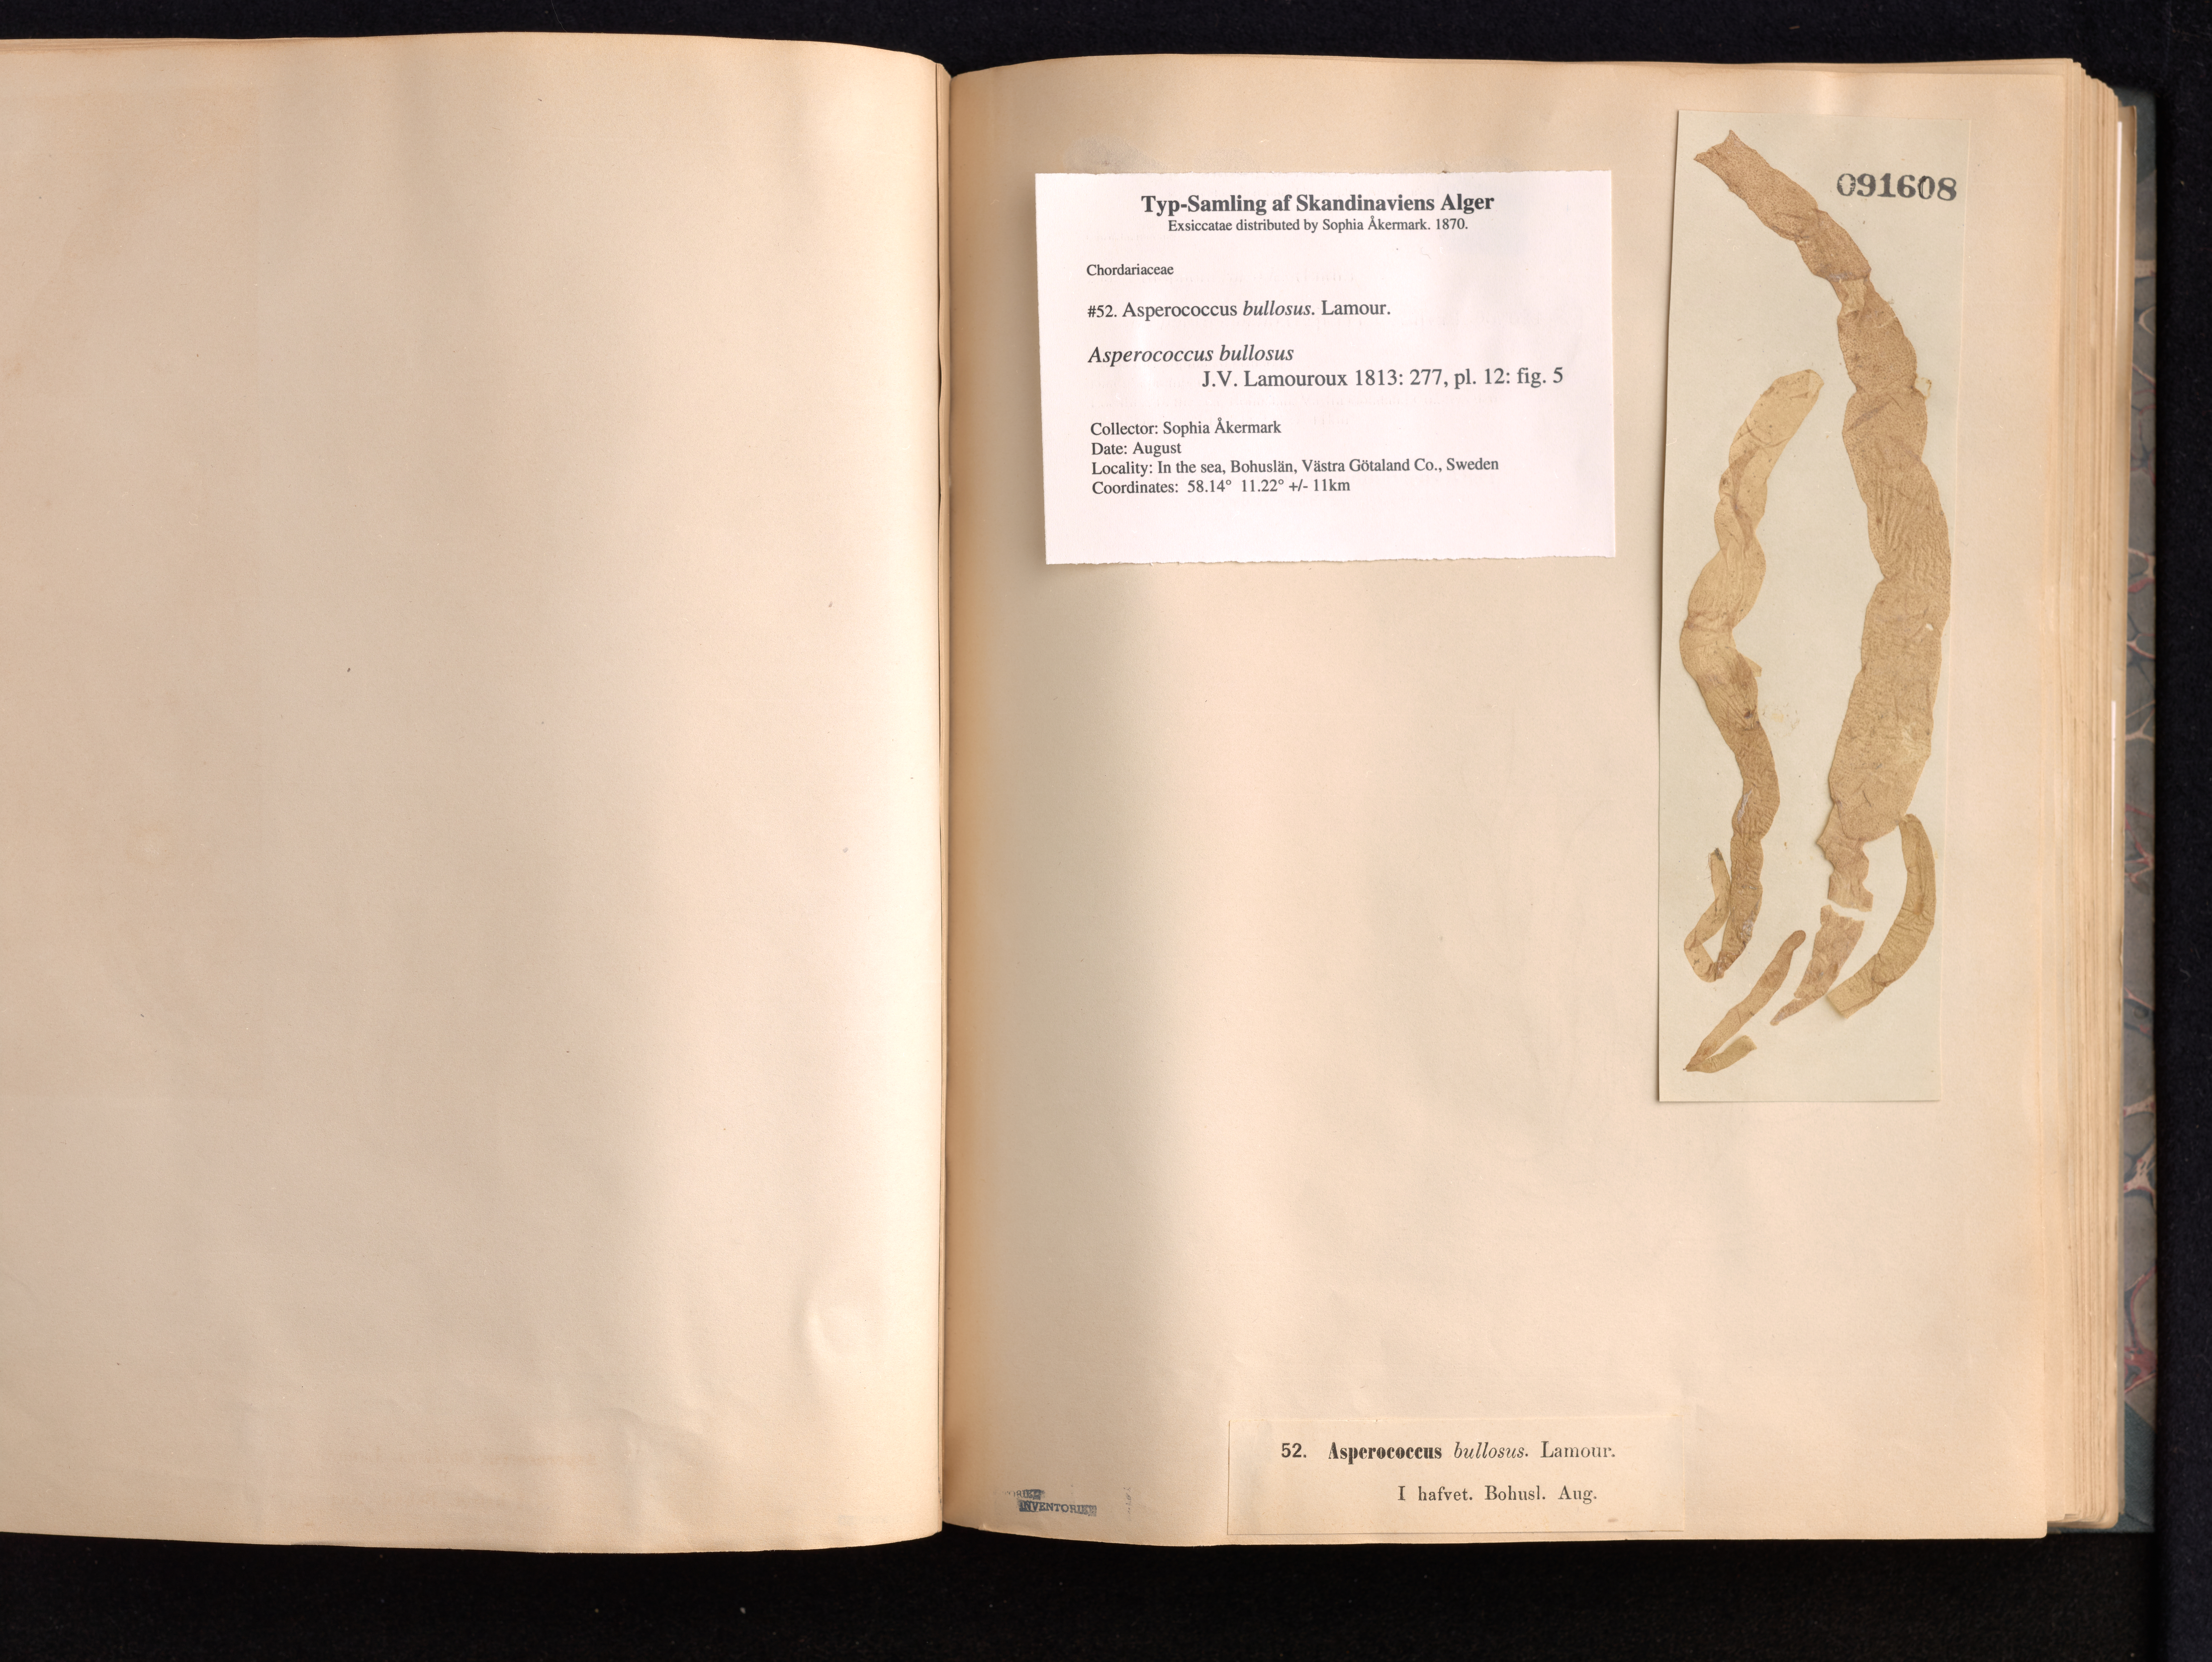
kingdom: Chromista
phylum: Ochrophyta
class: Phaeophyceae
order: Ectocarpales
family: Chordariaceae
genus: Asperococcus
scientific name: Asperococcus bullosus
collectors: S. Akermark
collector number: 52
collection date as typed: Aug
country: Sweden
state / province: Västra Götaland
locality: Bohuslan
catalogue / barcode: US 91608